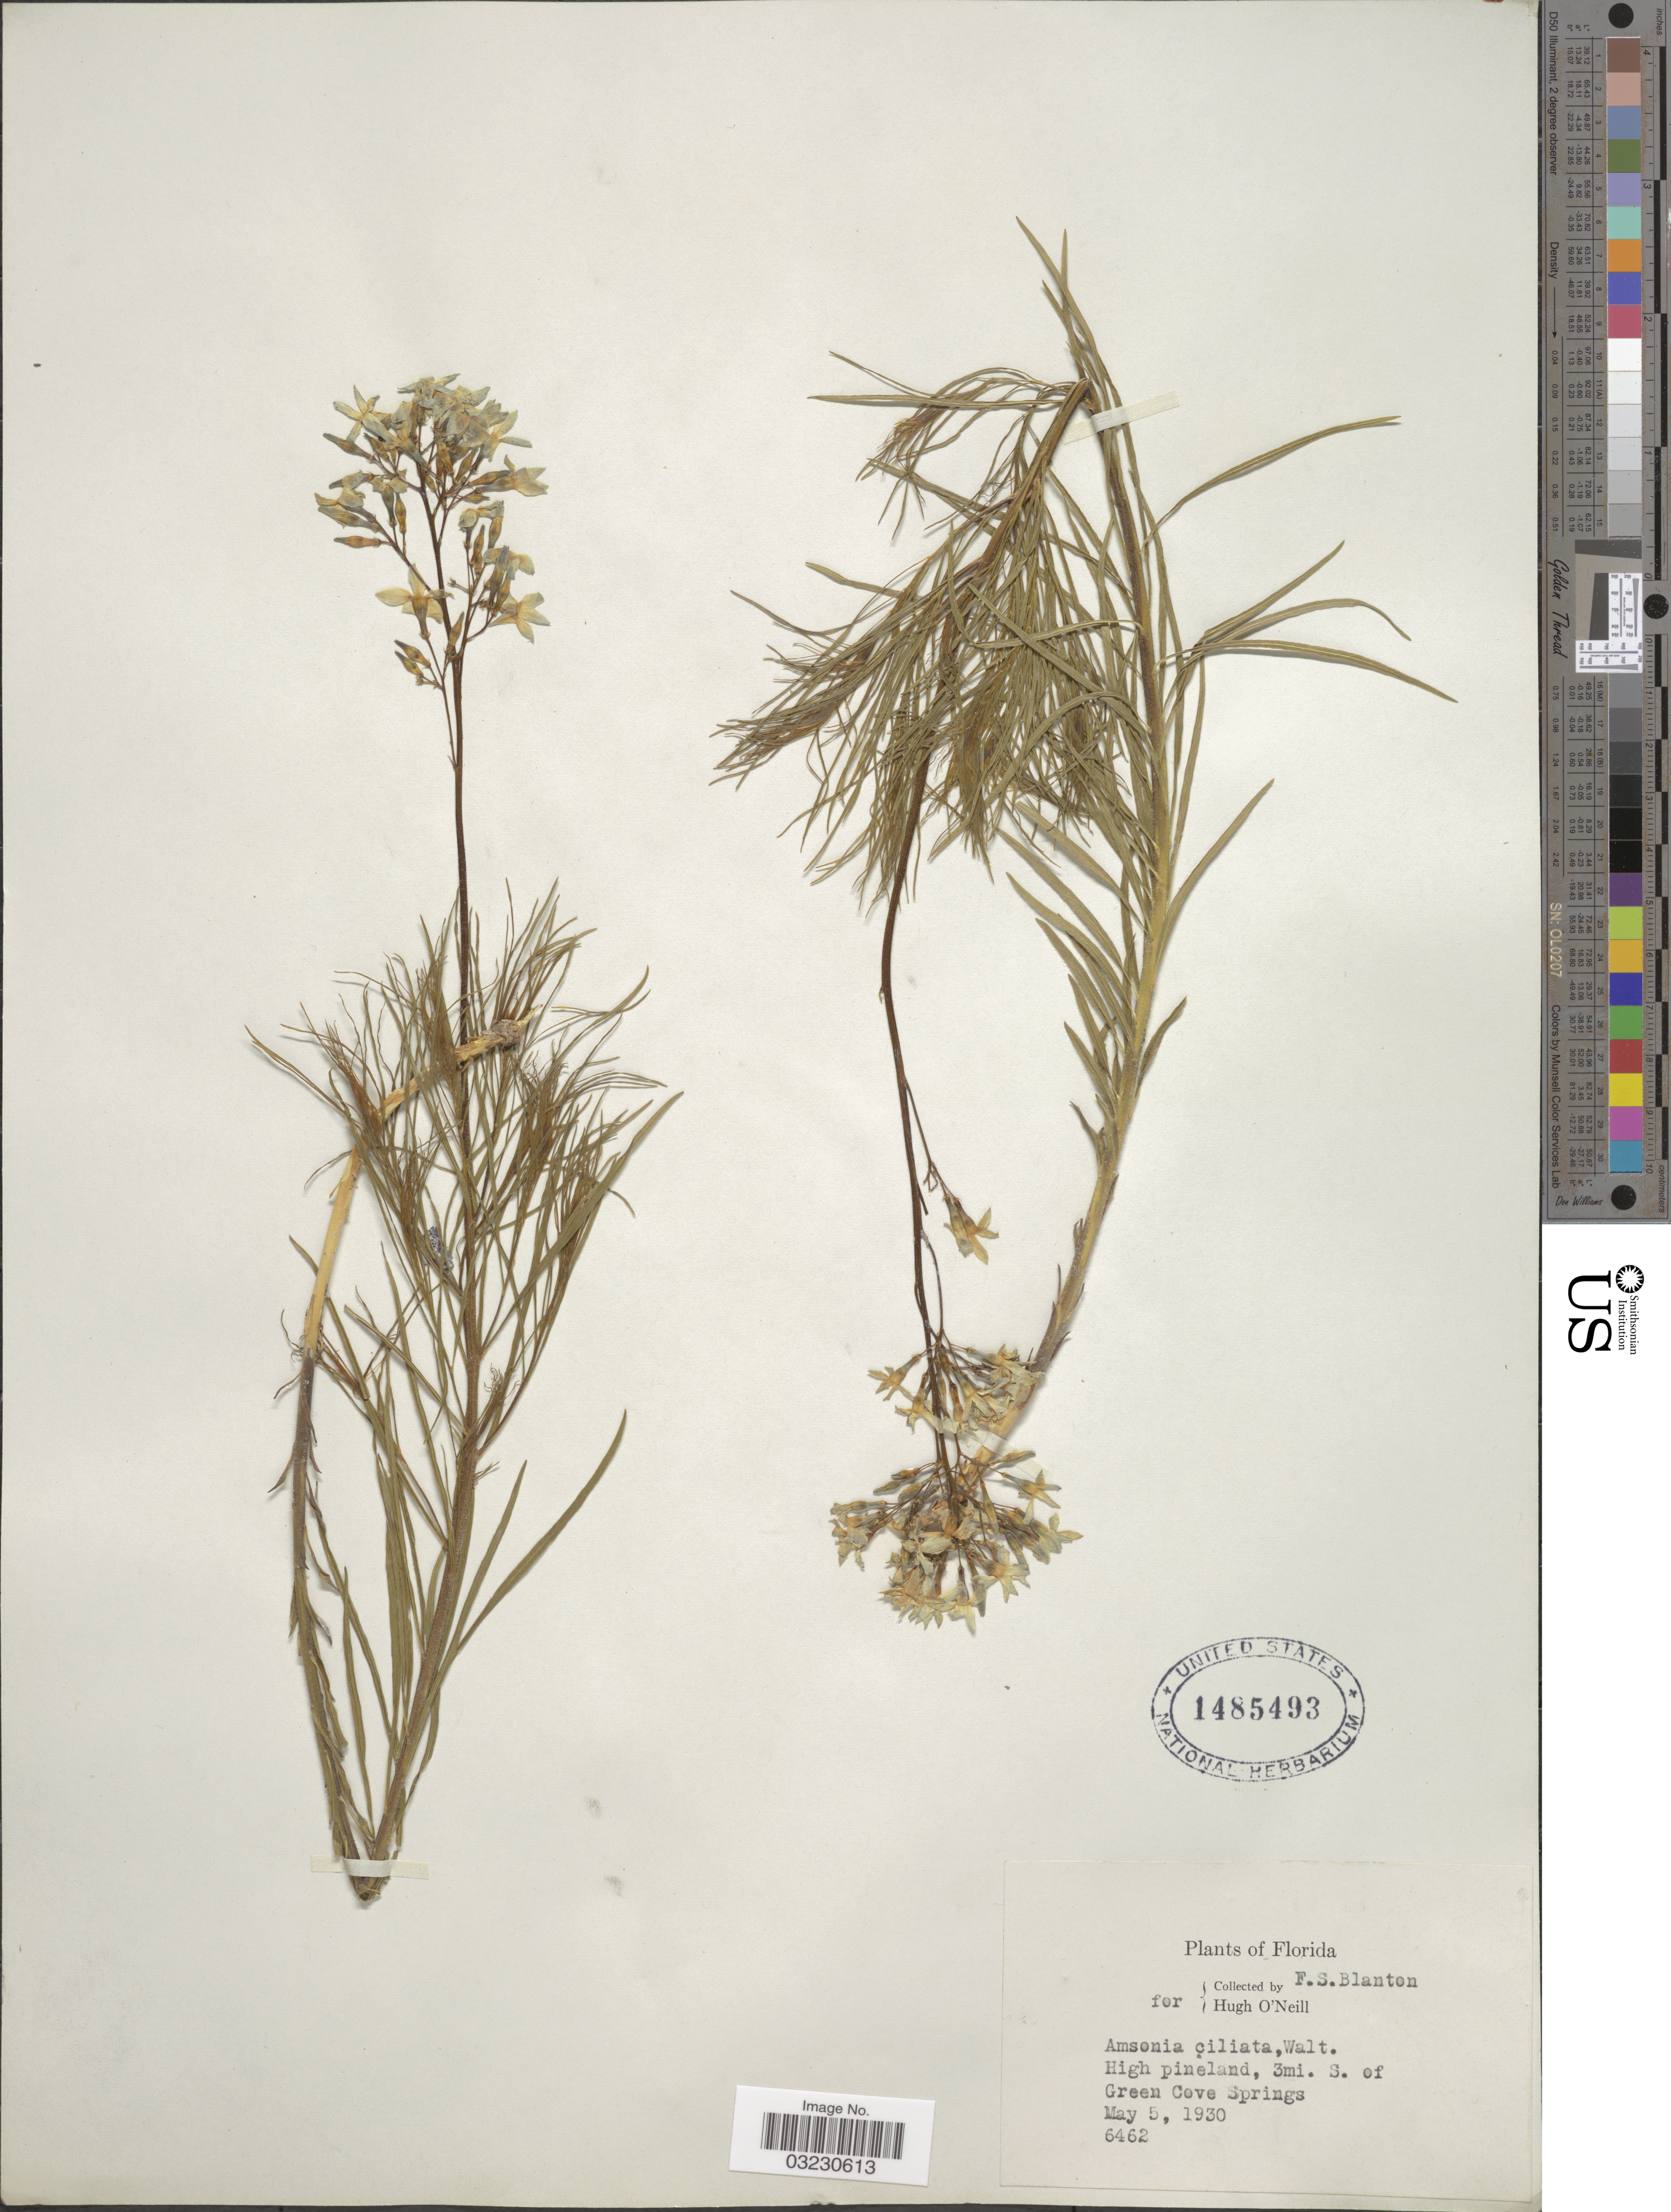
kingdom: Plantae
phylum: Tracheophyta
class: Magnoliopsida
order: Gentianales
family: Apocynaceae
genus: Amsonia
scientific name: Amsonia tenuifolia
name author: (Raf.) R.A. Harper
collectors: F. S. Blanton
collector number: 6462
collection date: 1930-05-05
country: United States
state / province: Florida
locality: High pineland, 3mi. S. of Green Cove Springs.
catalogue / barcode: US 1485493